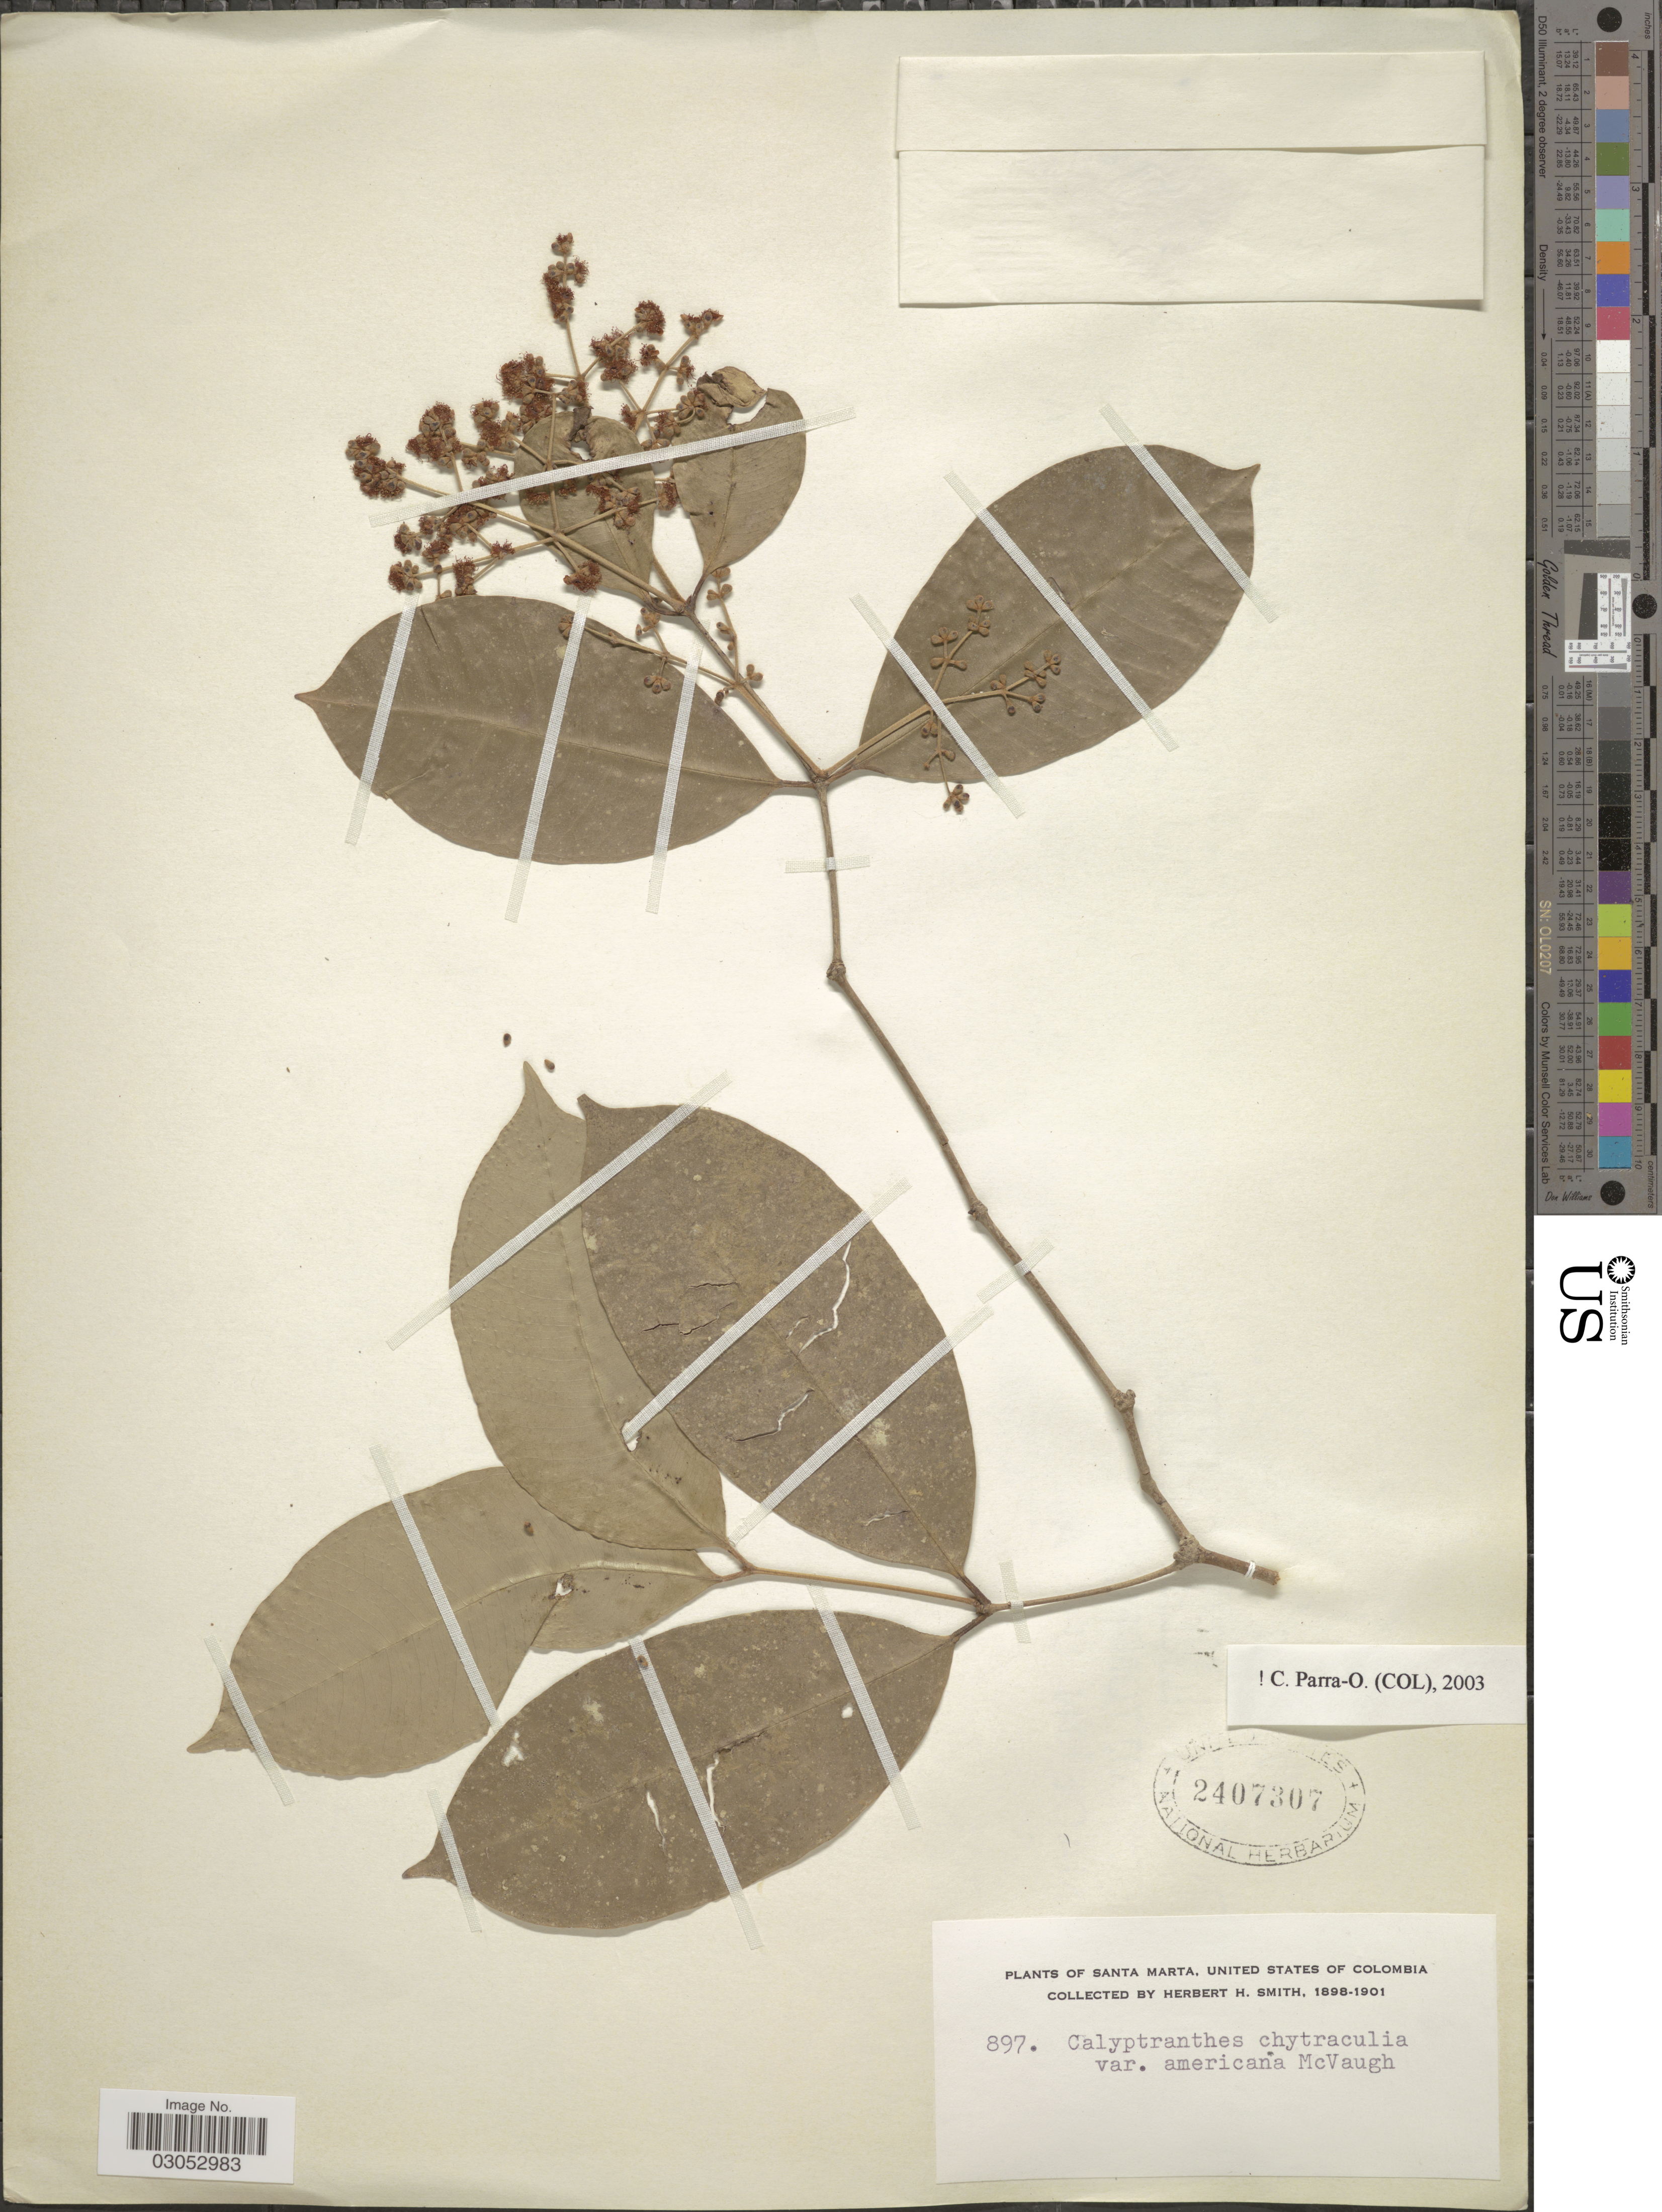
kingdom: Plantae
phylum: Tracheophyta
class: Magnoliopsida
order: Myrtales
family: Myrtaceae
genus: Myrcia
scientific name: Myrcia pendens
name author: A.R. Lourenço & Sánchez-Cháv.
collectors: Herbert H. Smith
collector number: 897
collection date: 1898/1901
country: Colombia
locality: Santa Marta, United States of Colombia.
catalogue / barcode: US 2407307